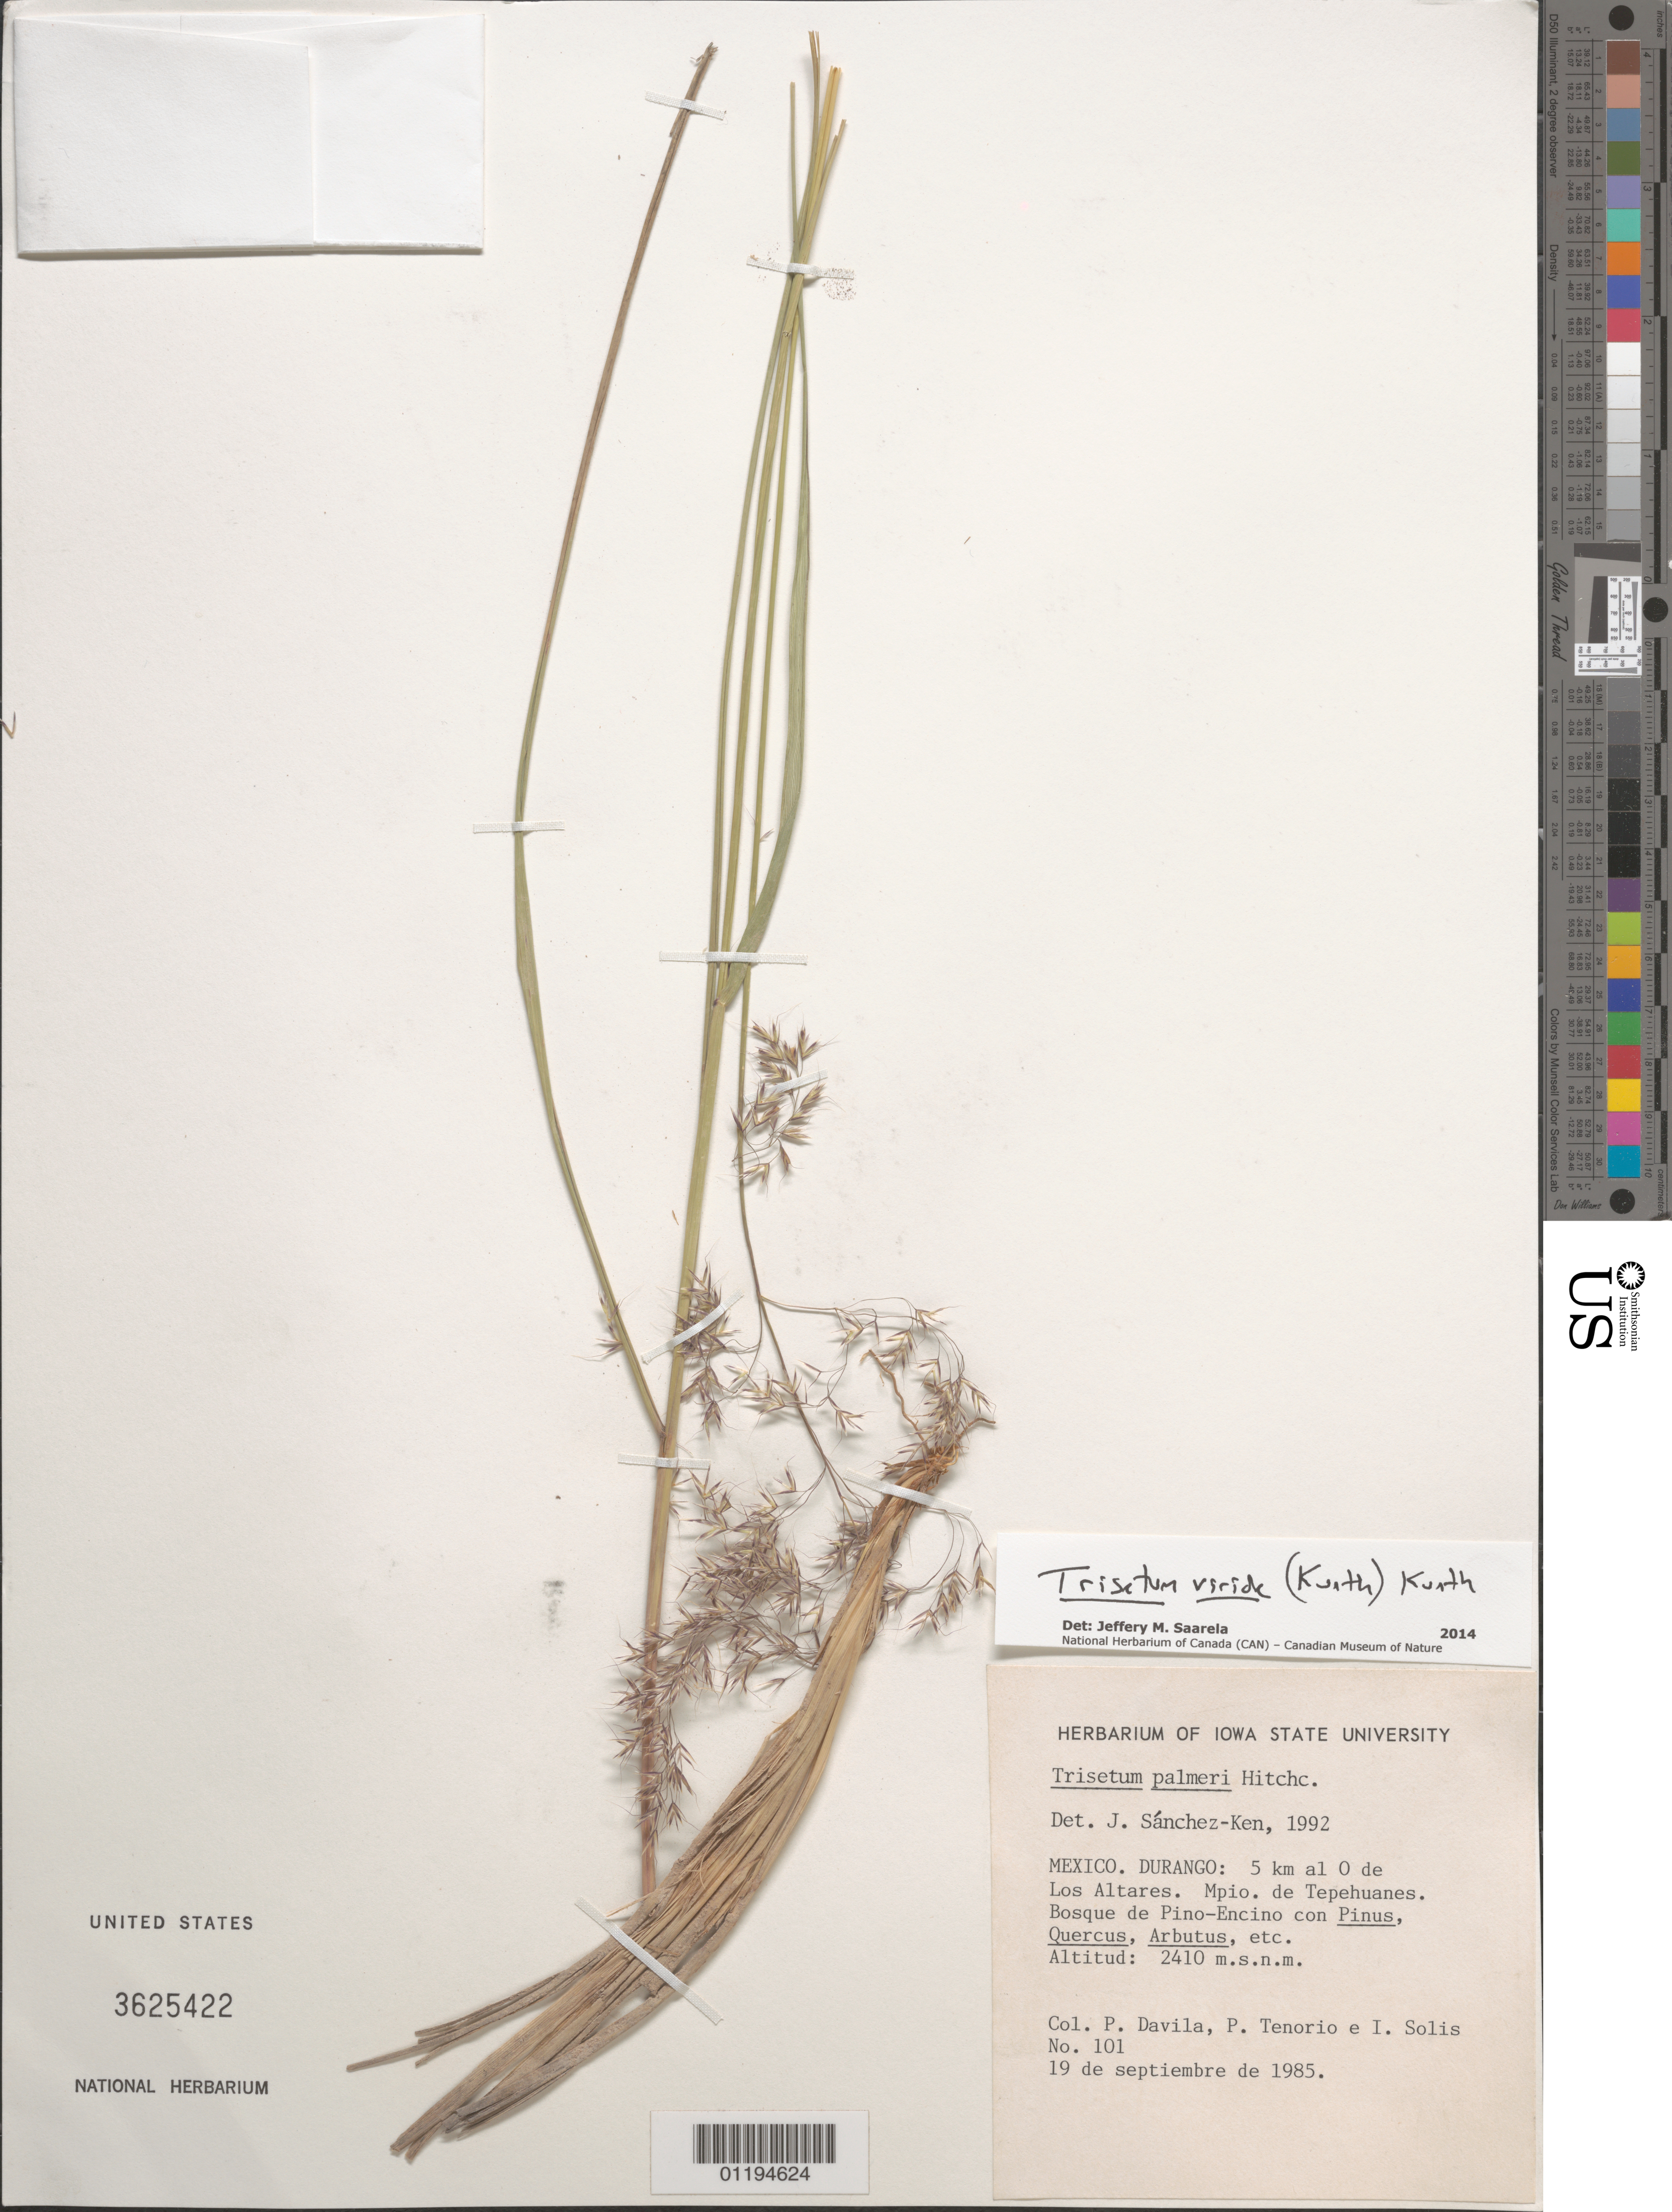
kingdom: Plantae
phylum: Tracheophyta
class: Liliopsida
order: Poales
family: Poaceae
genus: Trisetum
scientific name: Trisetum viride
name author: (Kunth) Kunth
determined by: Saarela, J. M., (CAN), Canadian Museum of Nature (CANADA)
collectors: P. Dávila, Tenorio, P. & I. Solis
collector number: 101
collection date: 1985-09-19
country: Mexico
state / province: Durango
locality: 5km W of La Altares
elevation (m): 2410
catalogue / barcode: US 3625422